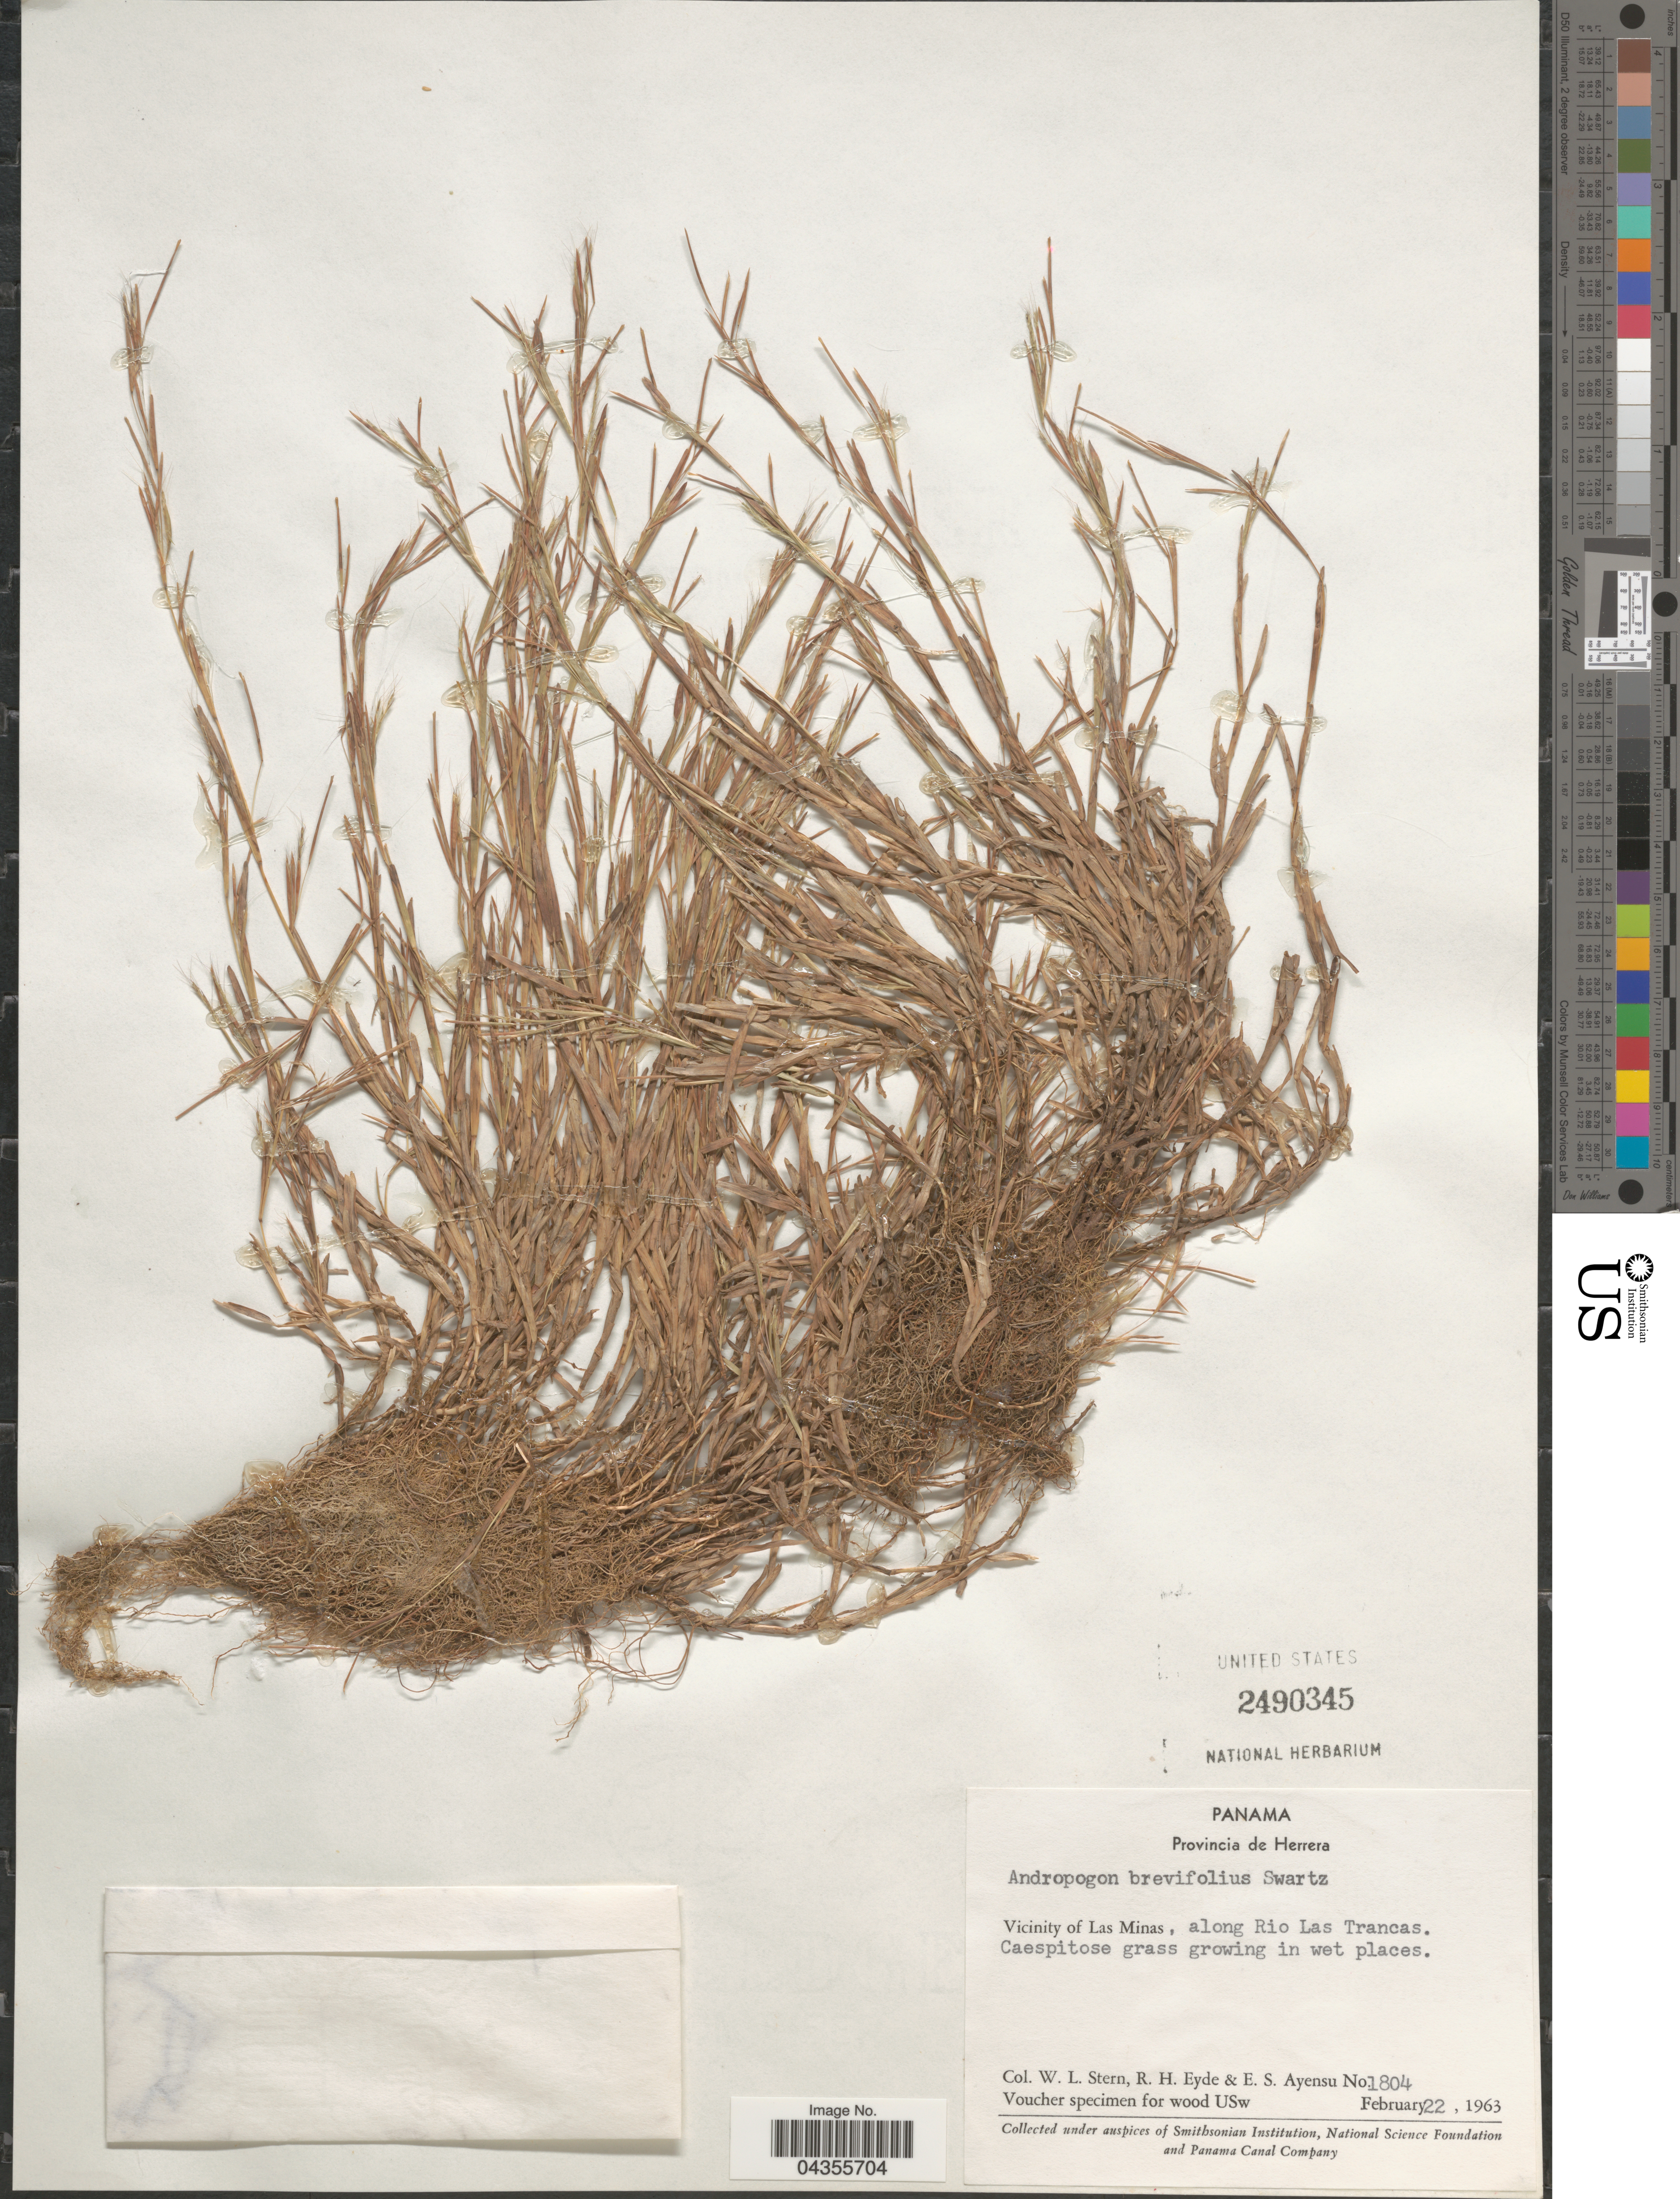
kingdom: Plantae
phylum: Tracheophyta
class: Liliopsida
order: Poales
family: Poaceae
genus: Schizachyrium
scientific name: Schizachyrium brevifolium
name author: (Sw.) Nees ex Büse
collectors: W. L. Stern, R. H. Eyde & E. S. Ayensu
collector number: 1804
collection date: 1963-02-22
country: Panama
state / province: Herrera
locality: Vicinity of Las Minas, along Rio Las Trancas.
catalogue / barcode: US 2490345